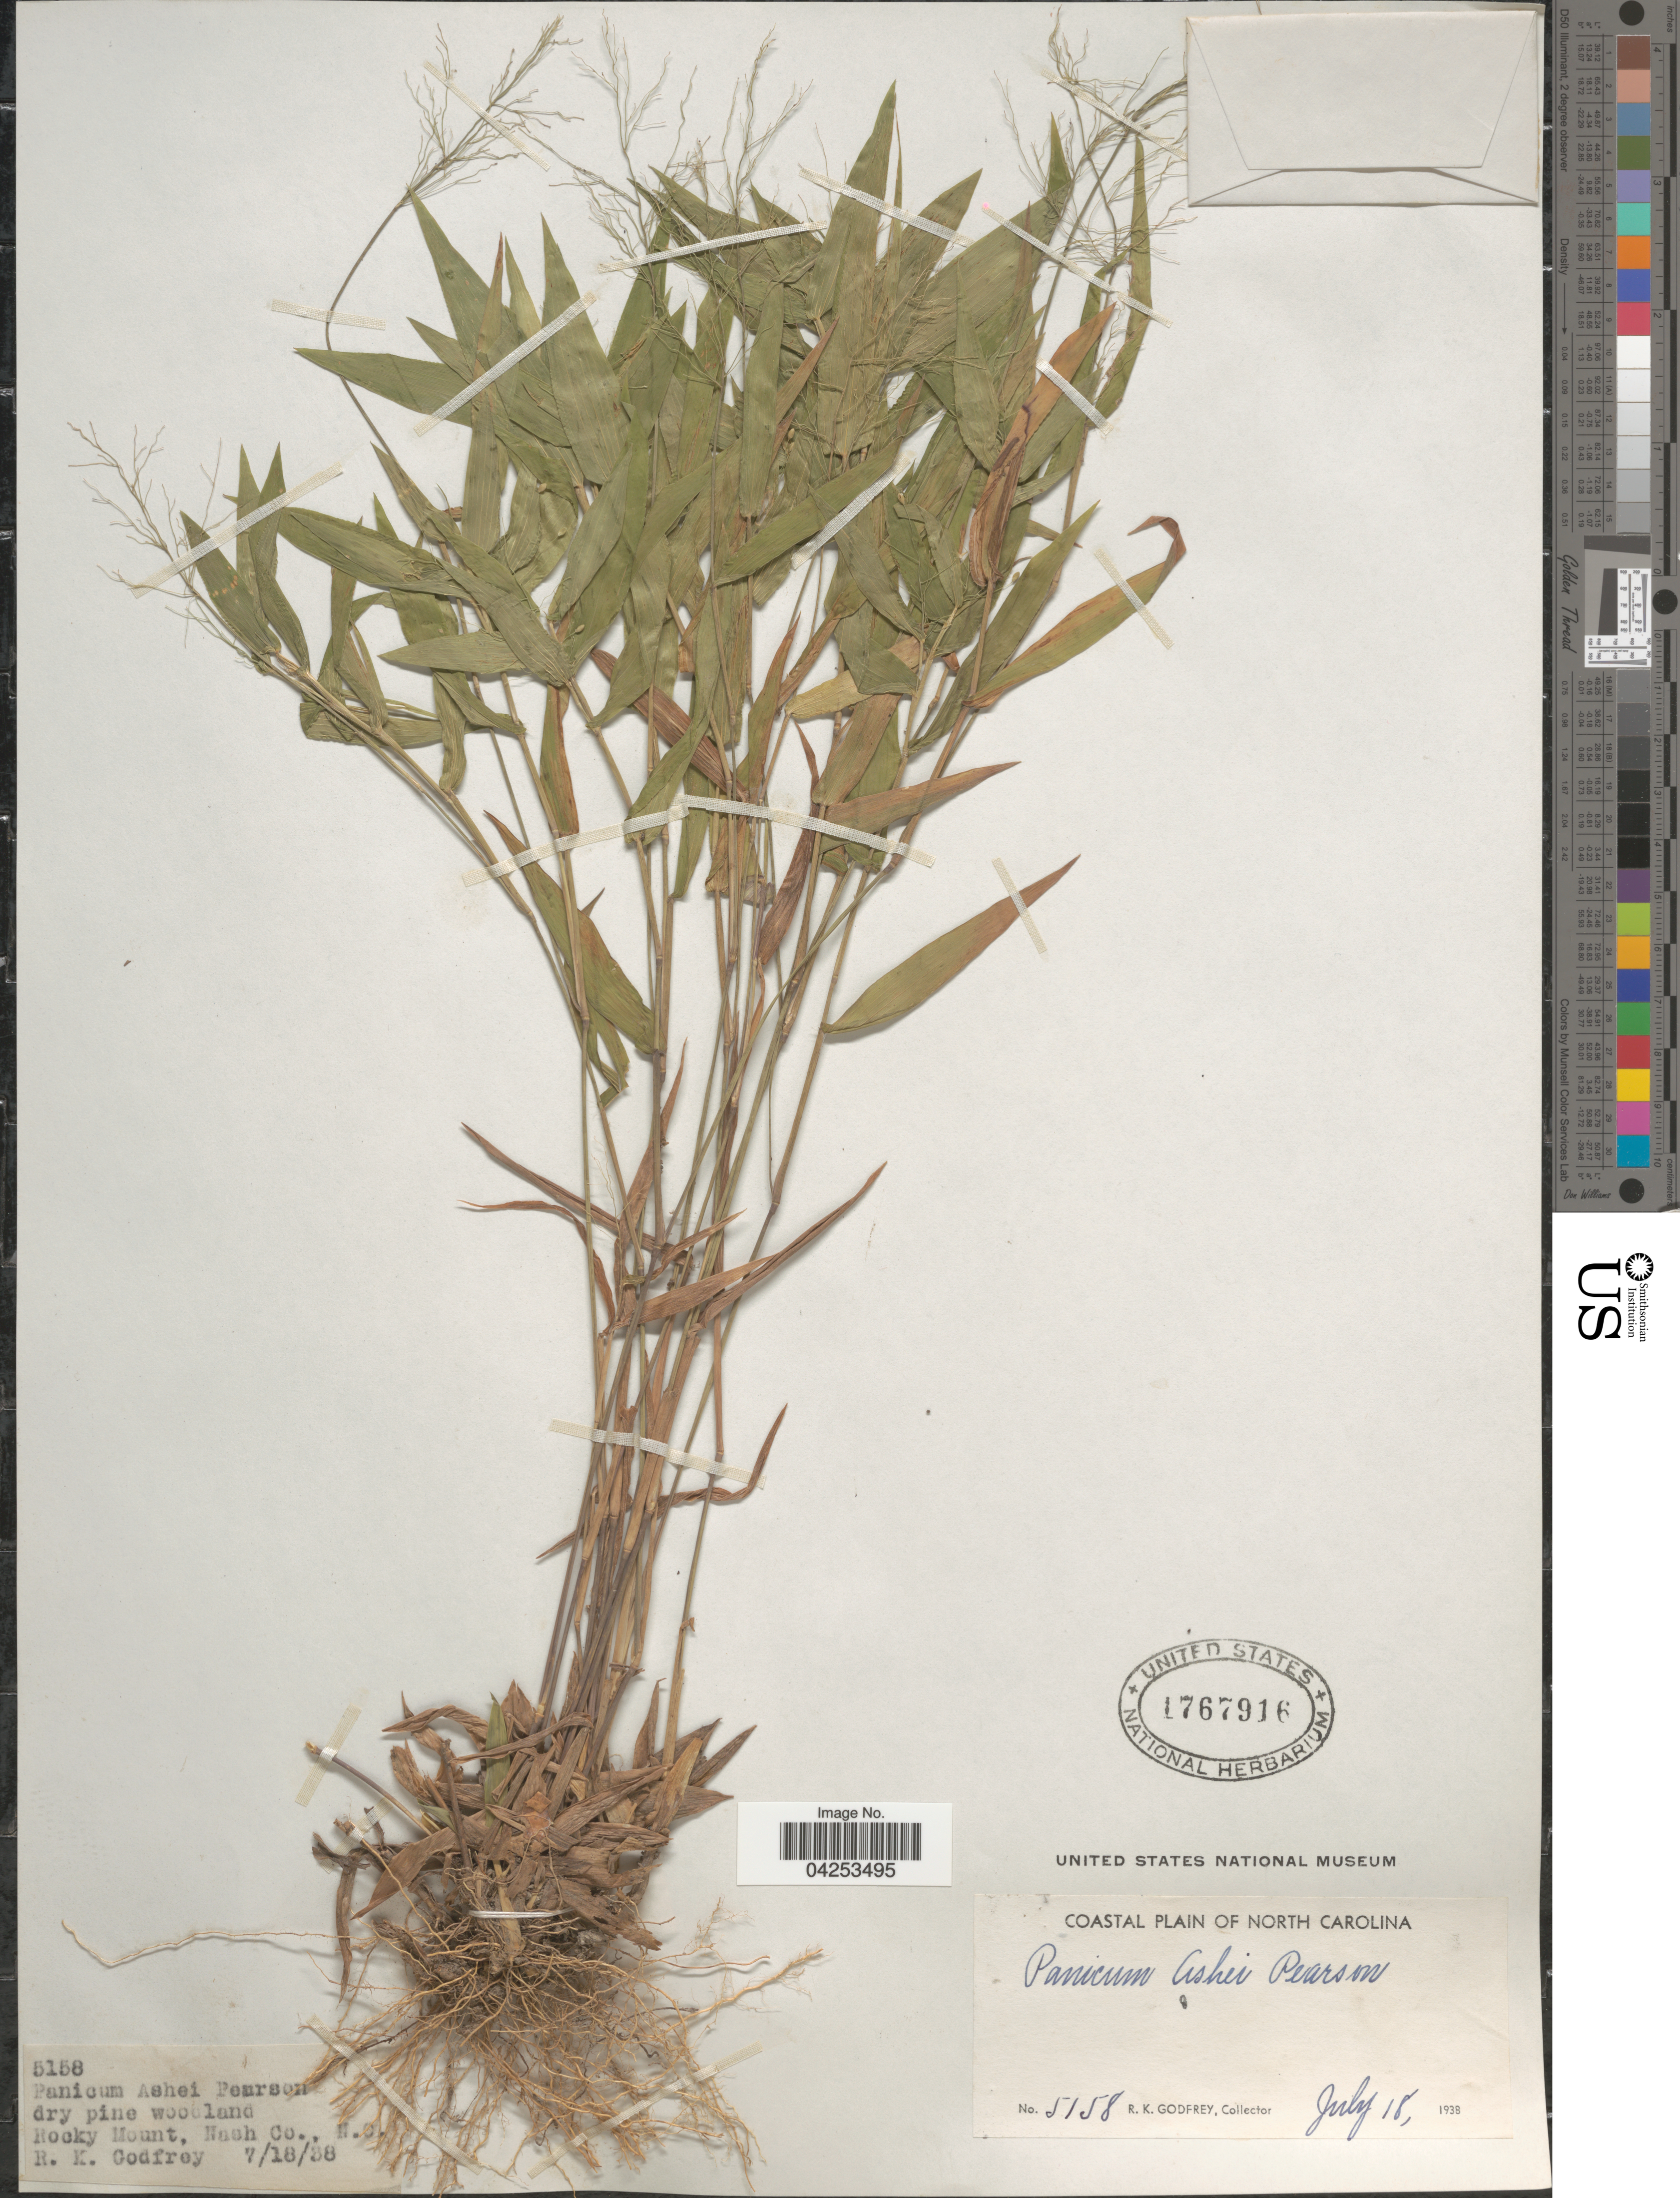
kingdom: Plantae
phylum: Tracheophyta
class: Liliopsida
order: Poales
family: Poaceae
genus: Dichanthelium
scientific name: Dichanthelium commutatum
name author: (Schult.) Gould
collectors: R. K. Godfrey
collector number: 5158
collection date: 1938-07-18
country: United States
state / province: North Carolina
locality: Rocky Mount, Nash Co. Coastal Plain of North Carolina.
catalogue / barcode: US 1767916